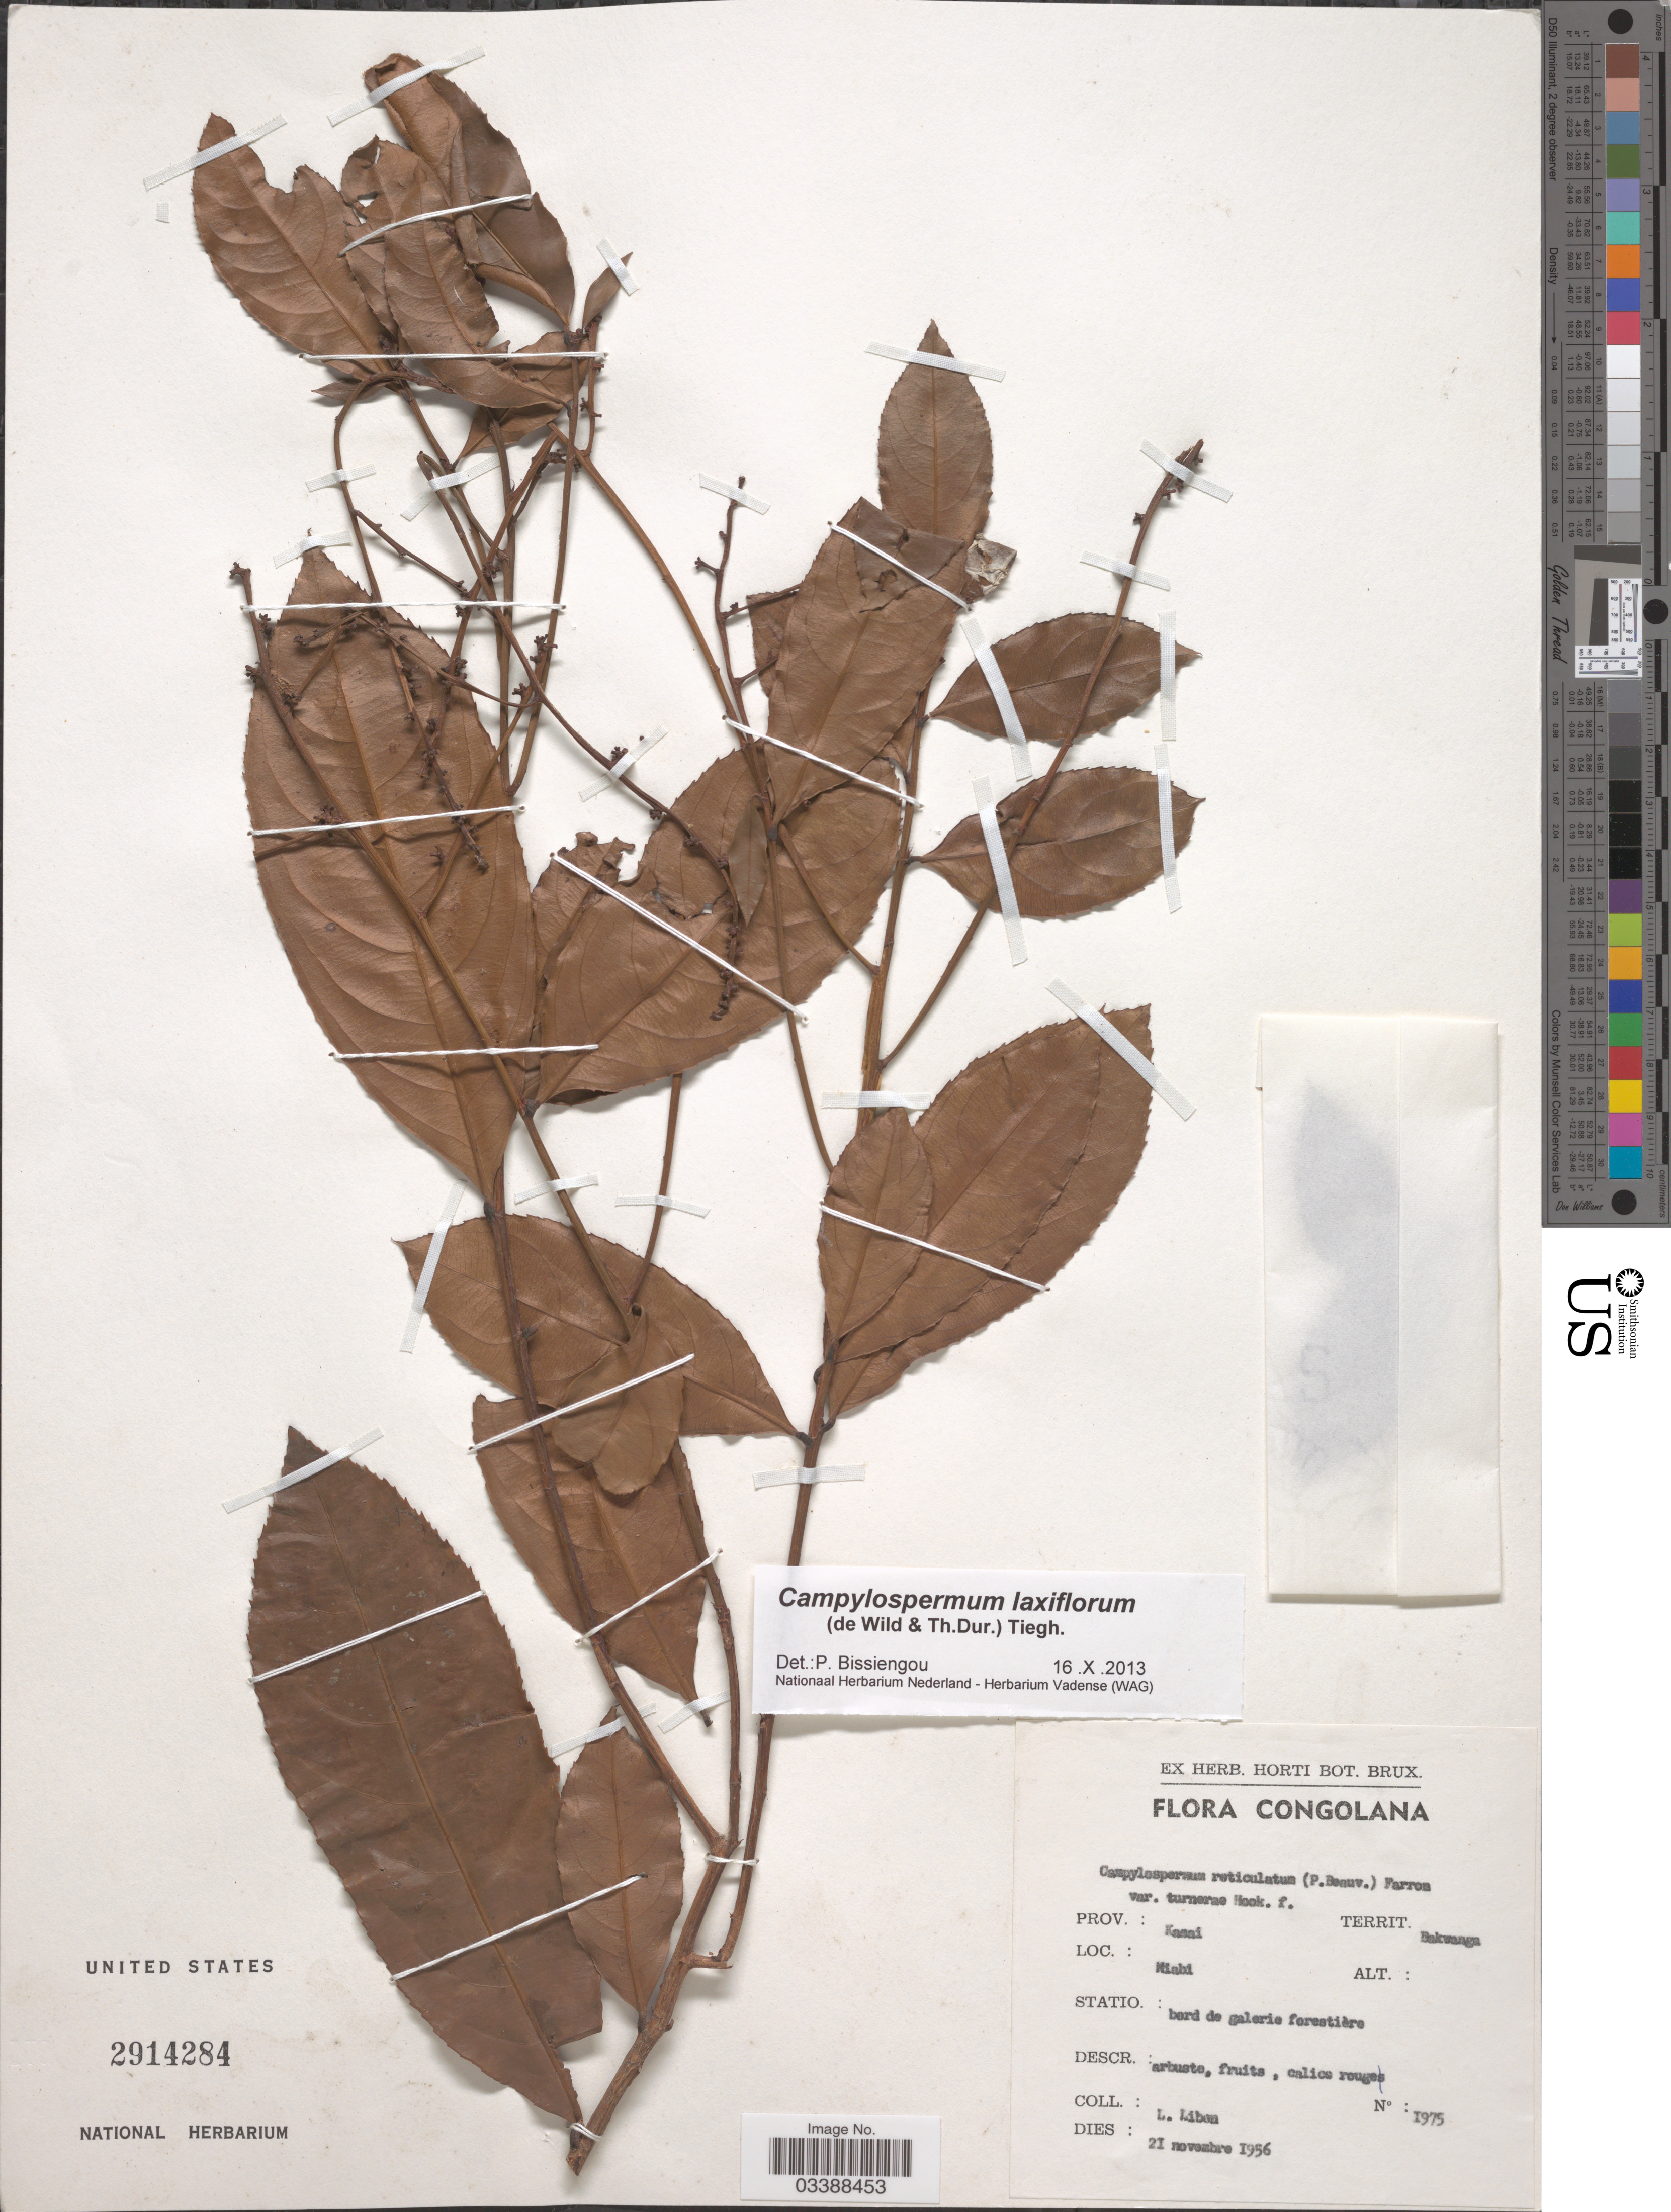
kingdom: Plantae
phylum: Tracheophyta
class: Magnoliopsida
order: Malpighiales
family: Ochnaceae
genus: Campylospermum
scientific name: Campylospermum laxiflorum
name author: (De Wild. & Durand) Tiegh.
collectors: L. Liben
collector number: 1975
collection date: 1956-11-21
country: Congo, Democratic Republic of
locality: Congolana. Prov.: Kasai Territ. Bakwanga. Miabi.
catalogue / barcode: US 2914284